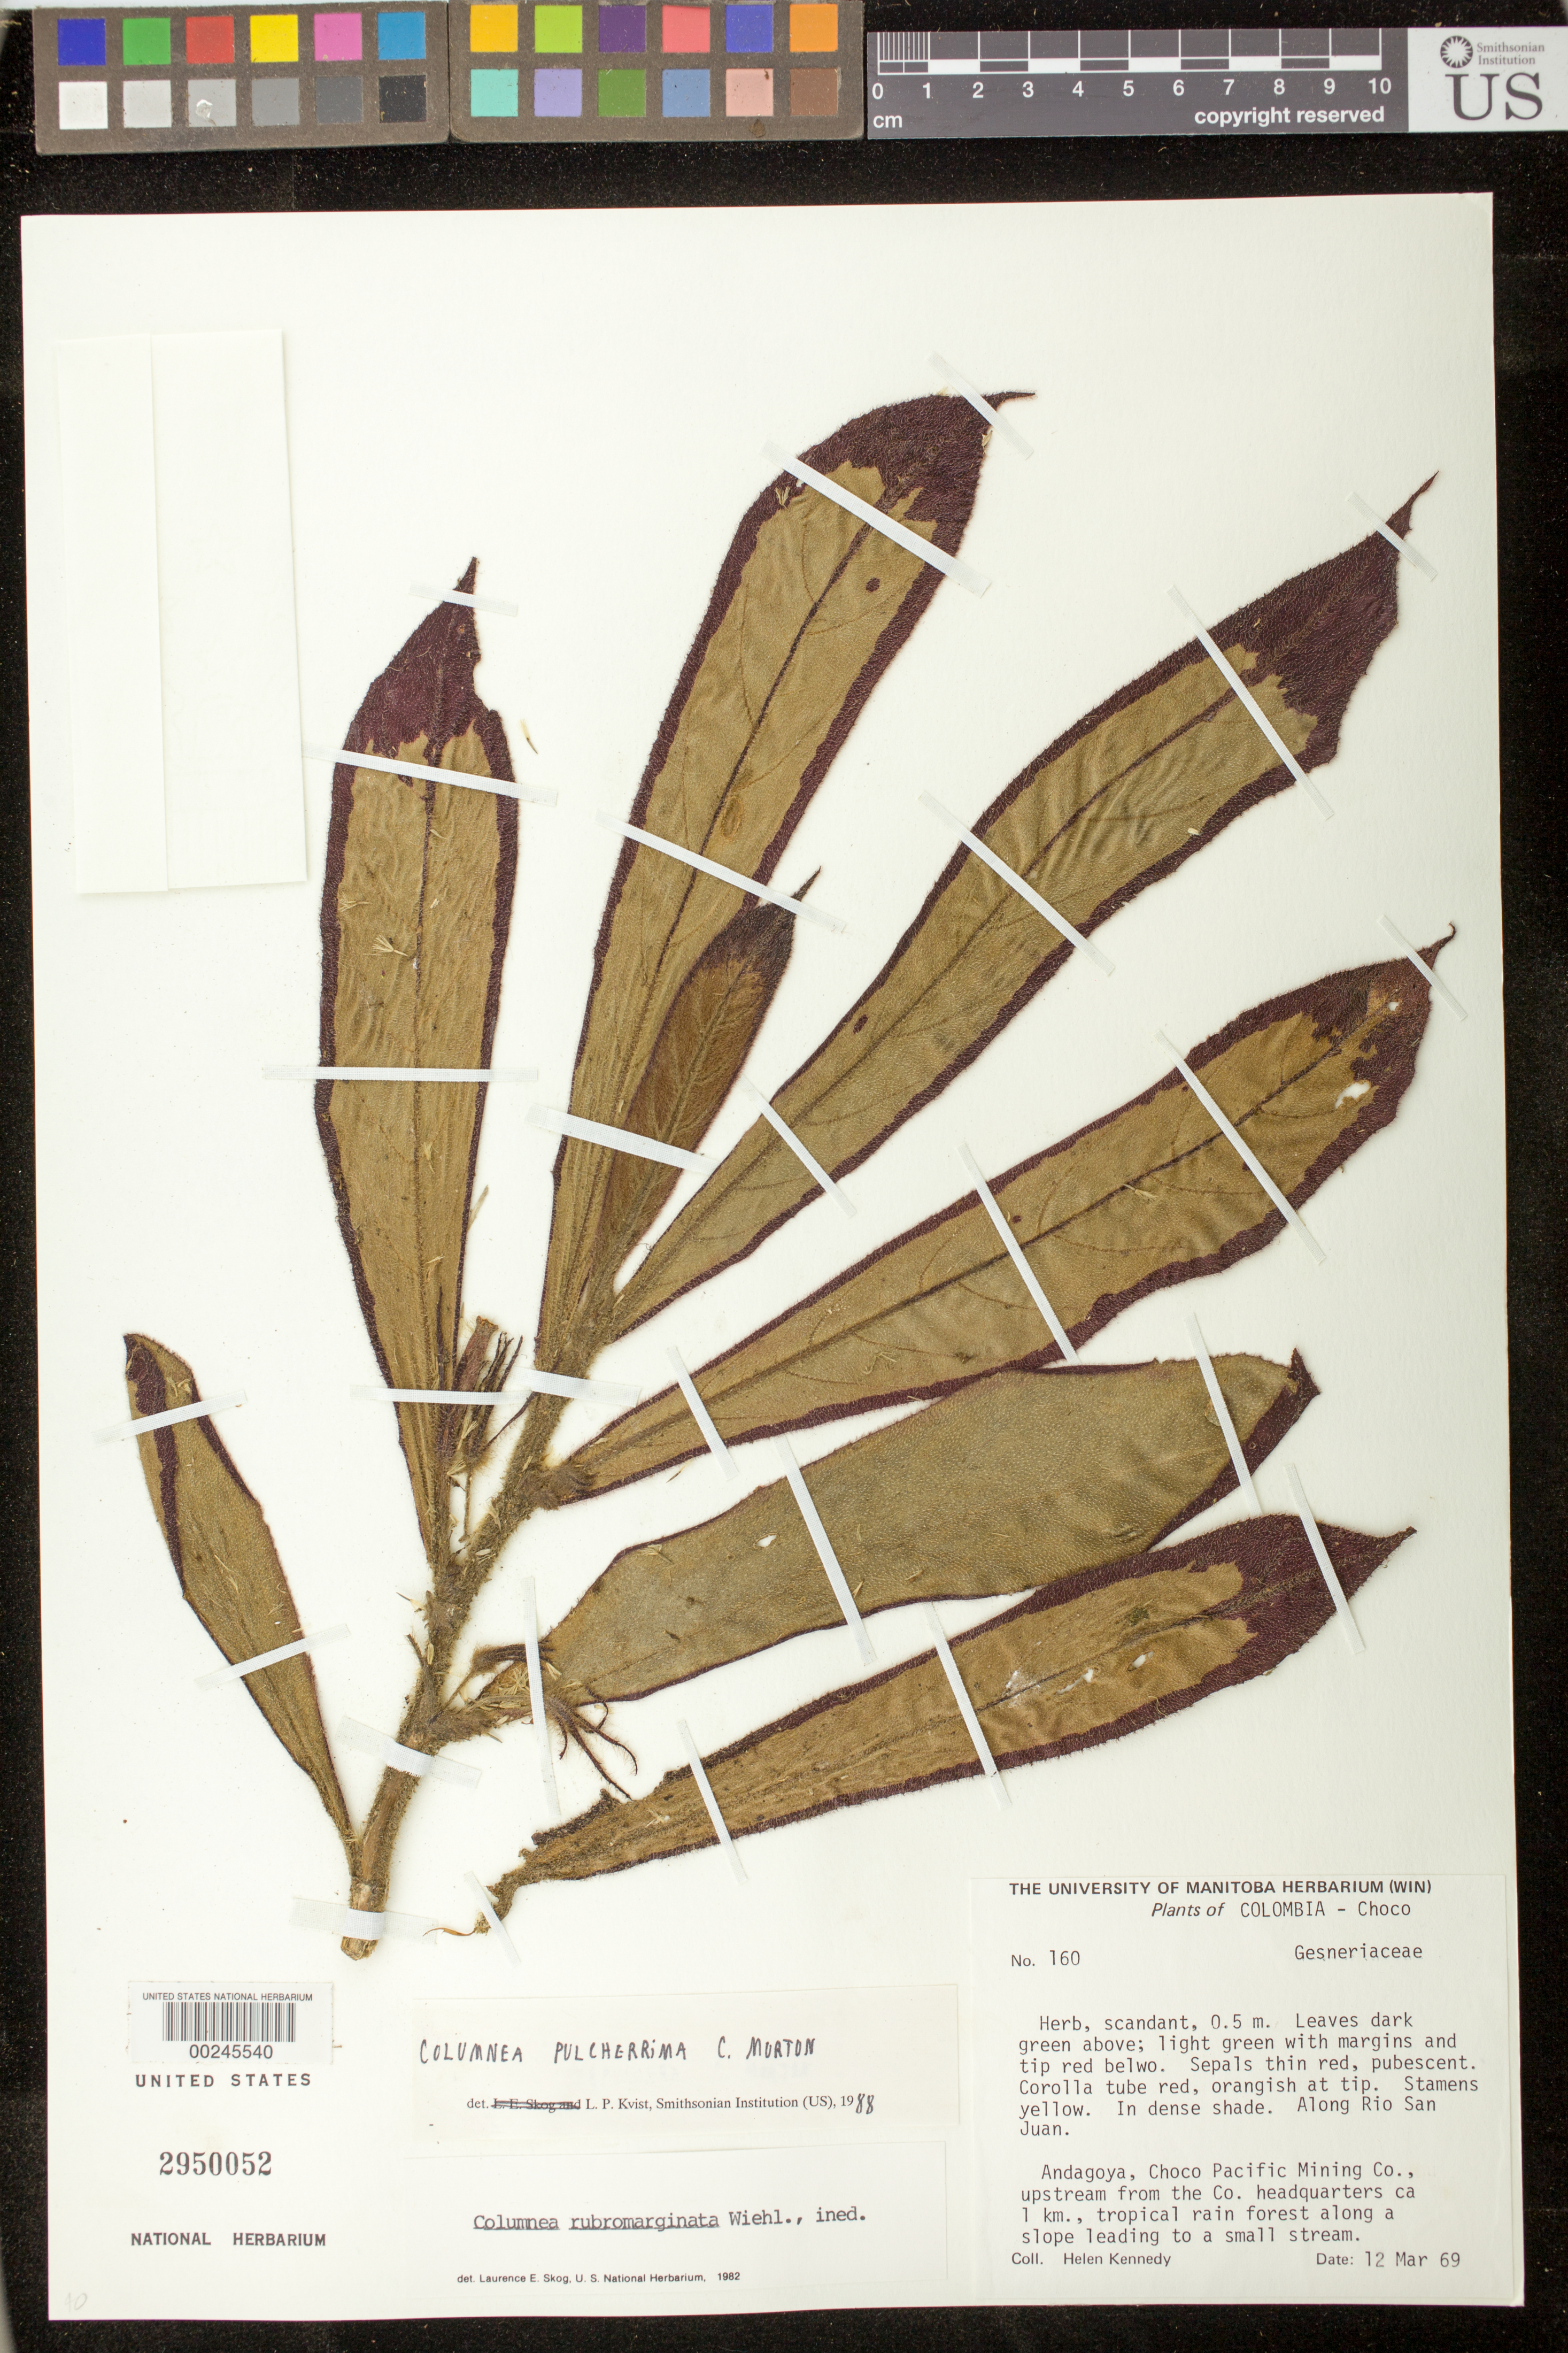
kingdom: Plantae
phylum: Tracheophyta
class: Magnoliopsida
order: Lamiales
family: Gesneriaceae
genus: Columnea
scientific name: Columnea pulcherrima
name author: C.V. Morton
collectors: H. Kennedy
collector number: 160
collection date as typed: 12 Mar 1969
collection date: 1969-03-12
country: Colombia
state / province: Chocó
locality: Andagoya, Choco Pacific mining Co, upstream from the Co headquarters ca 1 km, along Rio San Juan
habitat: Tropical rain forest along a slope leading to a small stream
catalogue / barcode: US 2950052